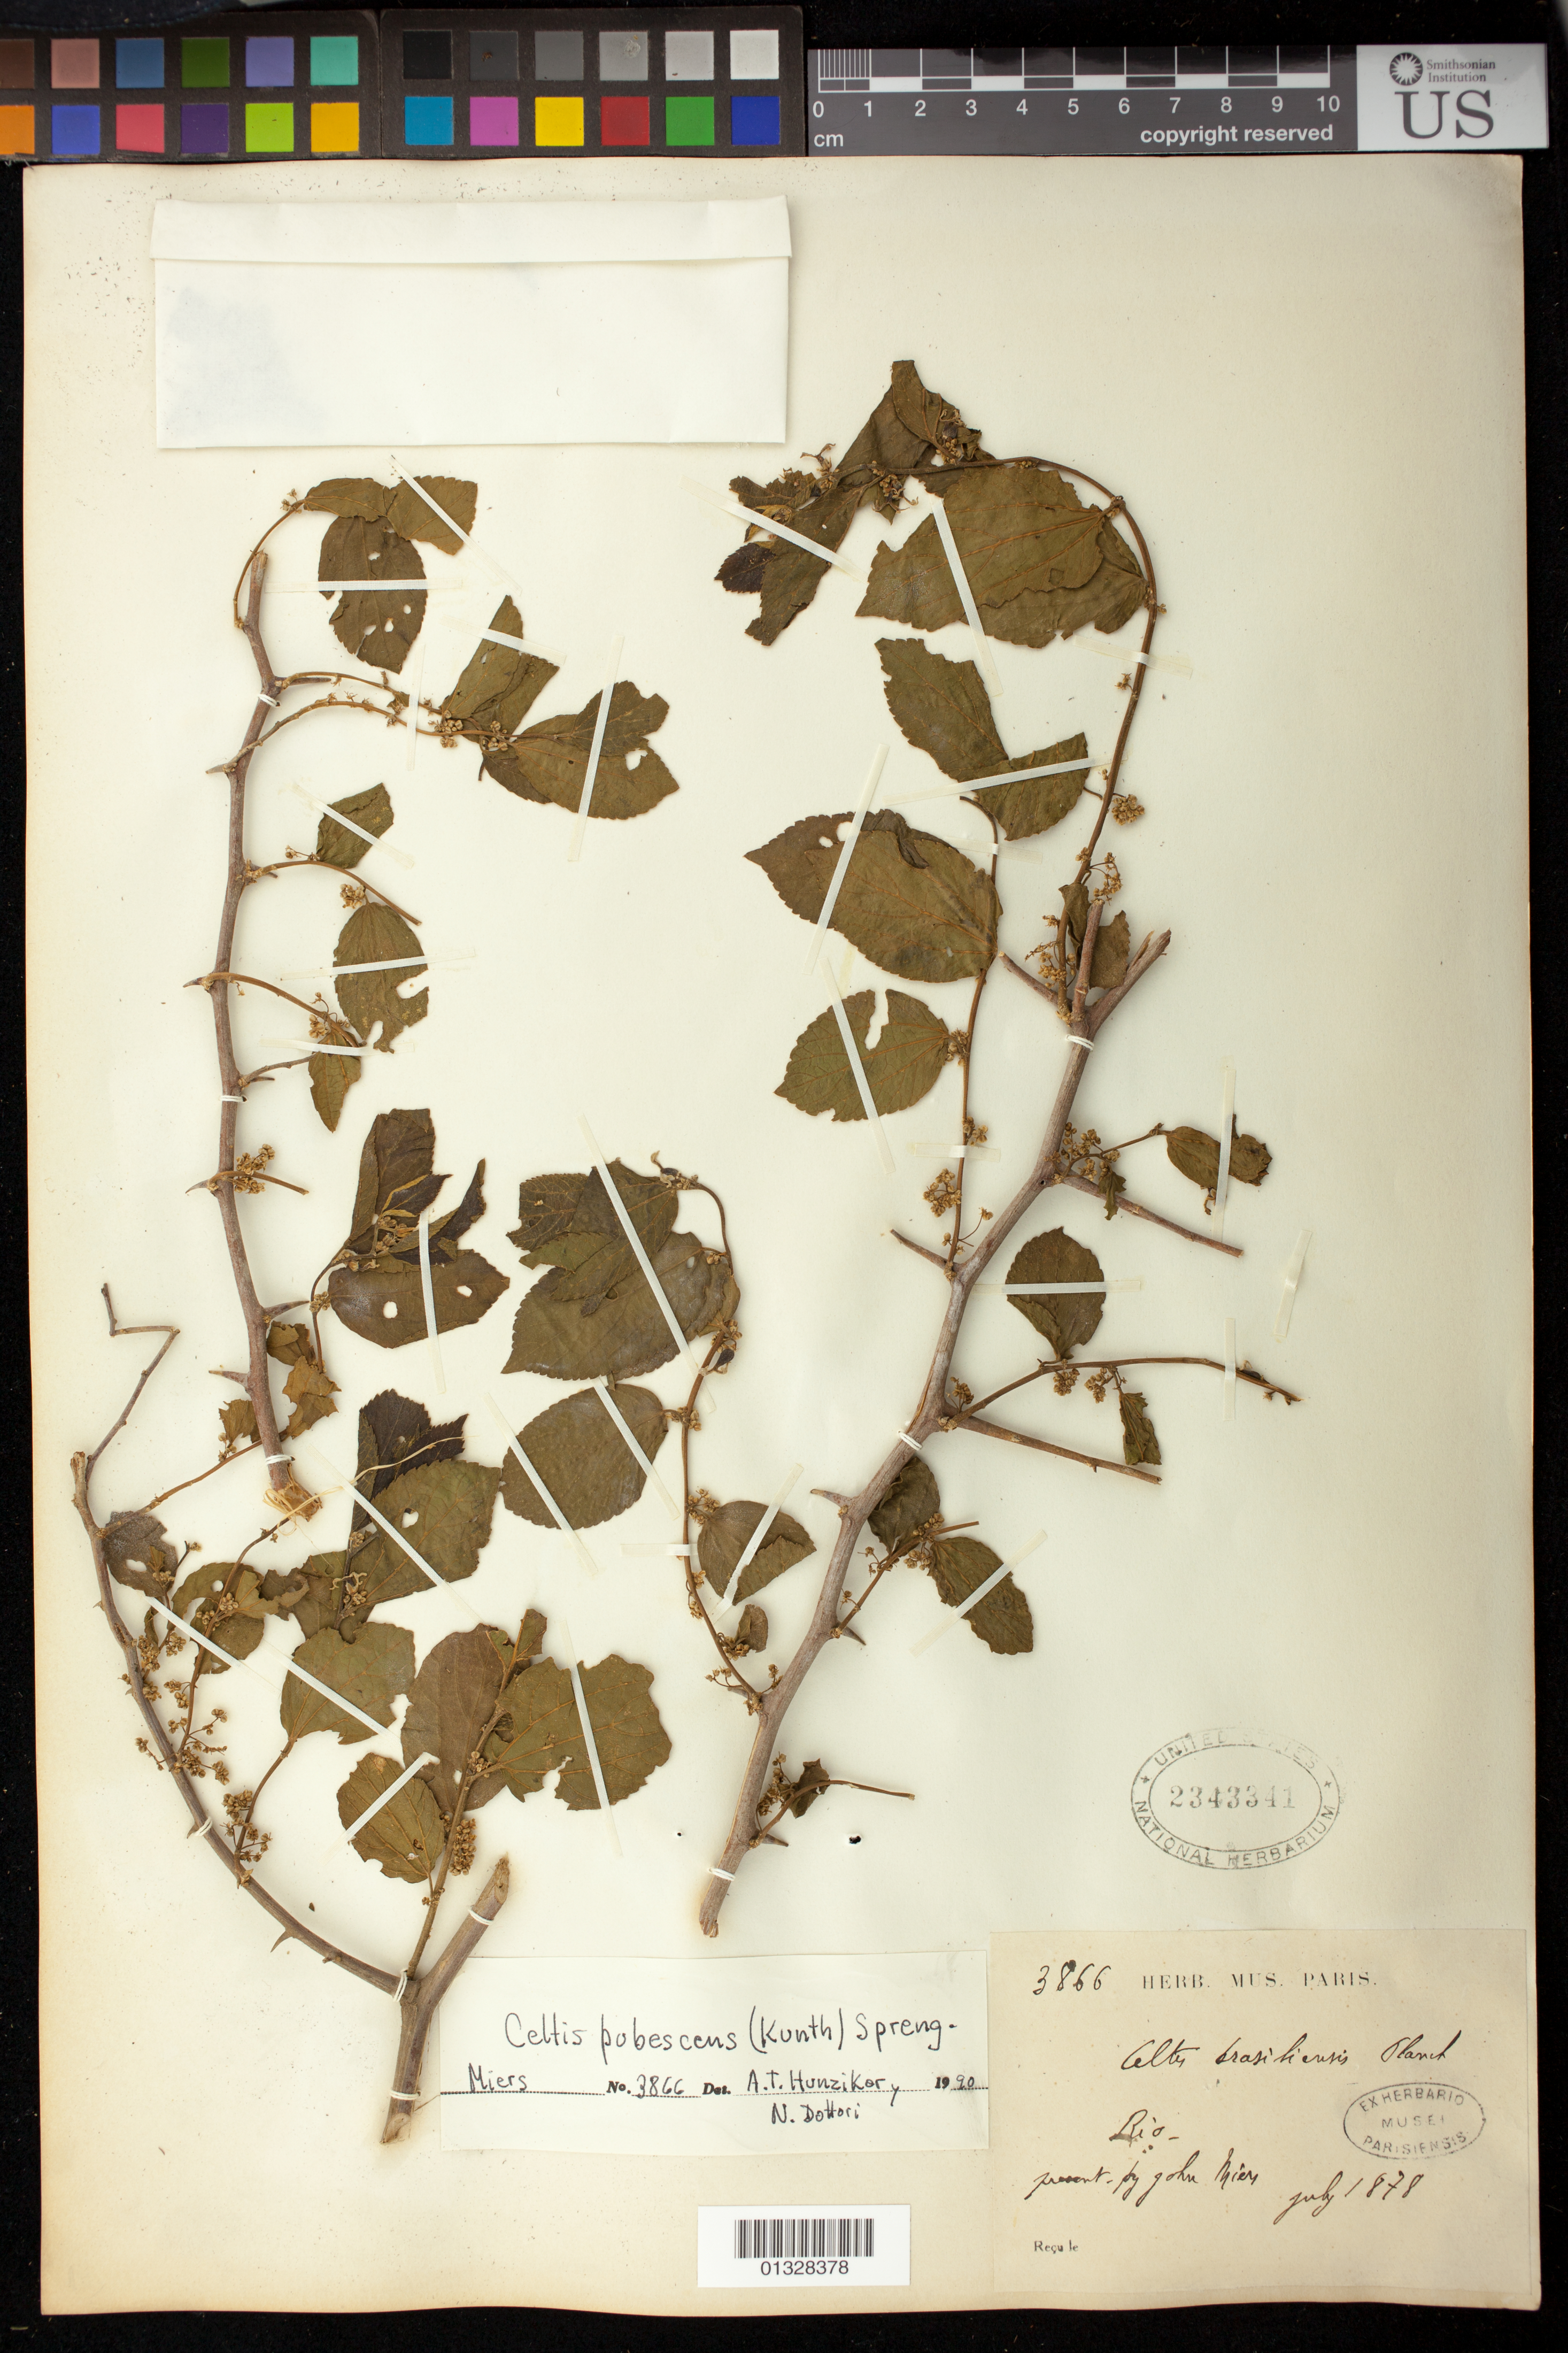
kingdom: Plantae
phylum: Tracheophyta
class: Magnoliopsida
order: Rosales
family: Cannabaceae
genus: Celtis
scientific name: Celtis pubescens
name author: (Kunth) Spreng.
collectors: J. Miers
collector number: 3866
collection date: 1878-07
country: Brazil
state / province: Rio de Janeiro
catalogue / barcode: US 2343341